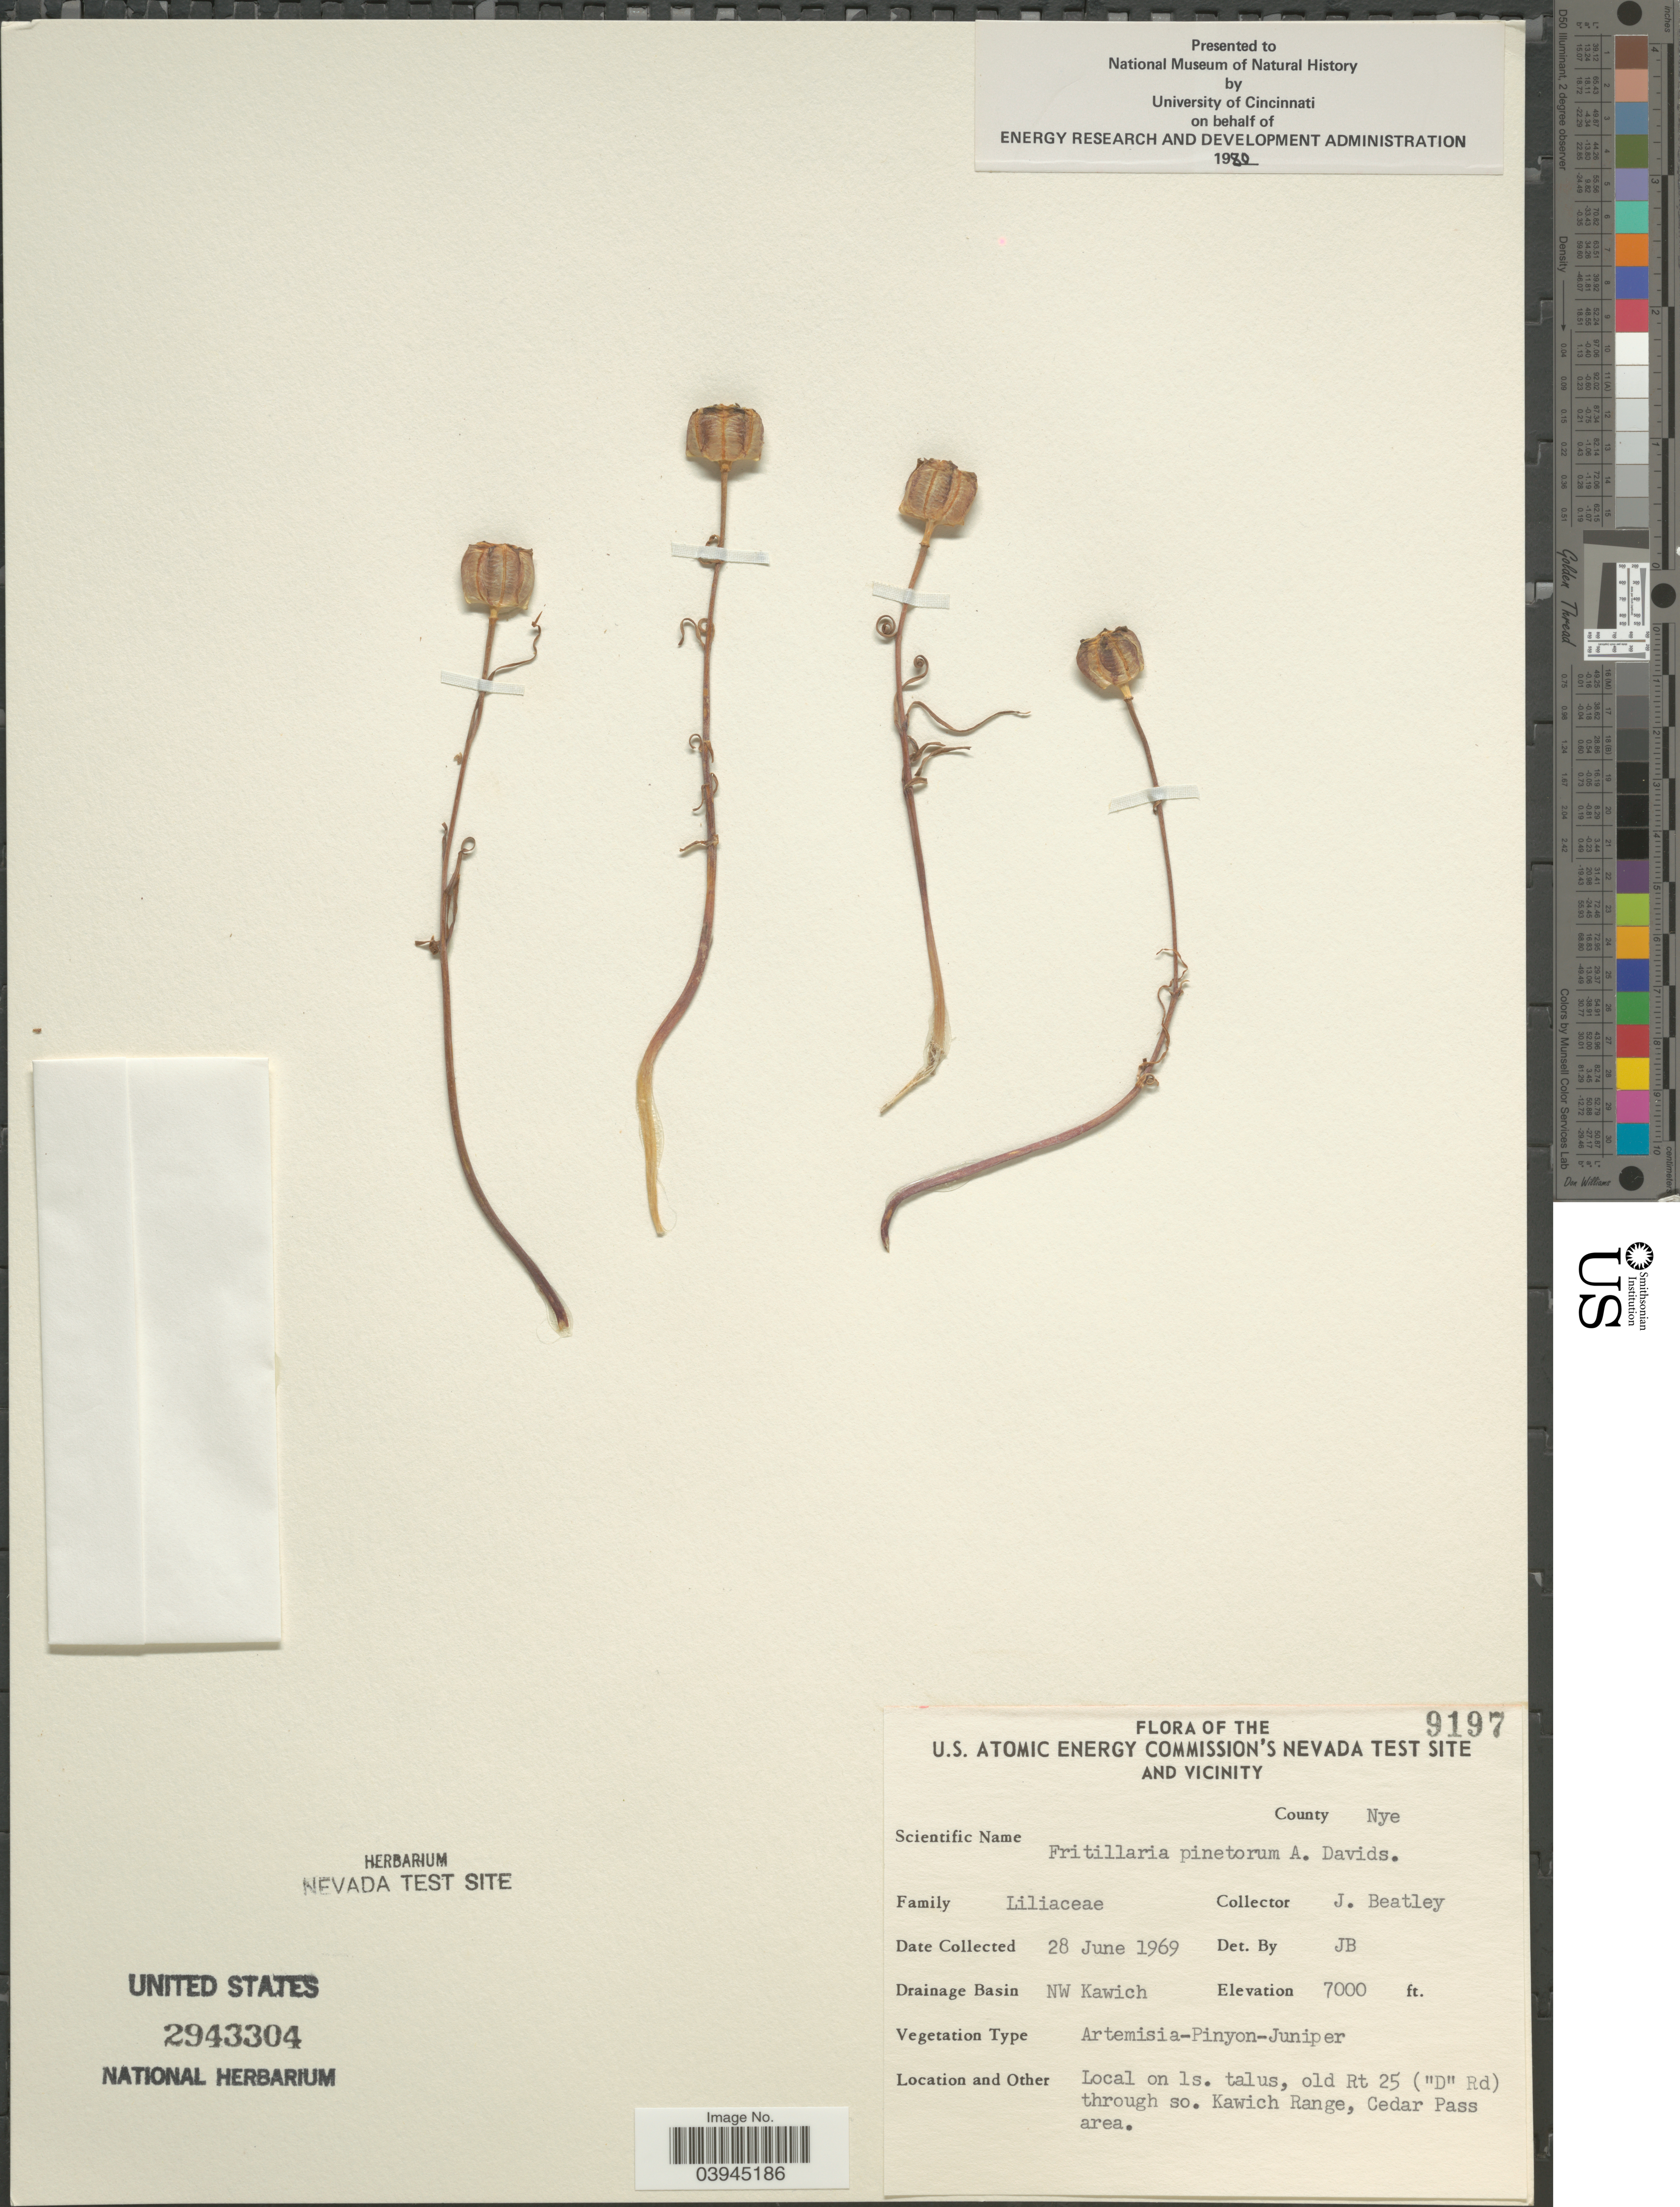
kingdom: Plantae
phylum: Tracheophyta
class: Liliopsida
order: Liliales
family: Liliaceae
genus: Fritillaria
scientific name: Fritillaria pinetorum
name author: Davidson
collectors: J. C. Beatley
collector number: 9197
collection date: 1969-06-28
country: United States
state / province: Nevada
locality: U.S. Atomic Energy Commission's Nevada Test Site and vicinity. County Nye. Drainage Basin NW Kawich. Old Rt 25 ("D" Rd) through so. Kawich Range, Cedar Pass area.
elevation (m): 2134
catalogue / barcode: US 2943304